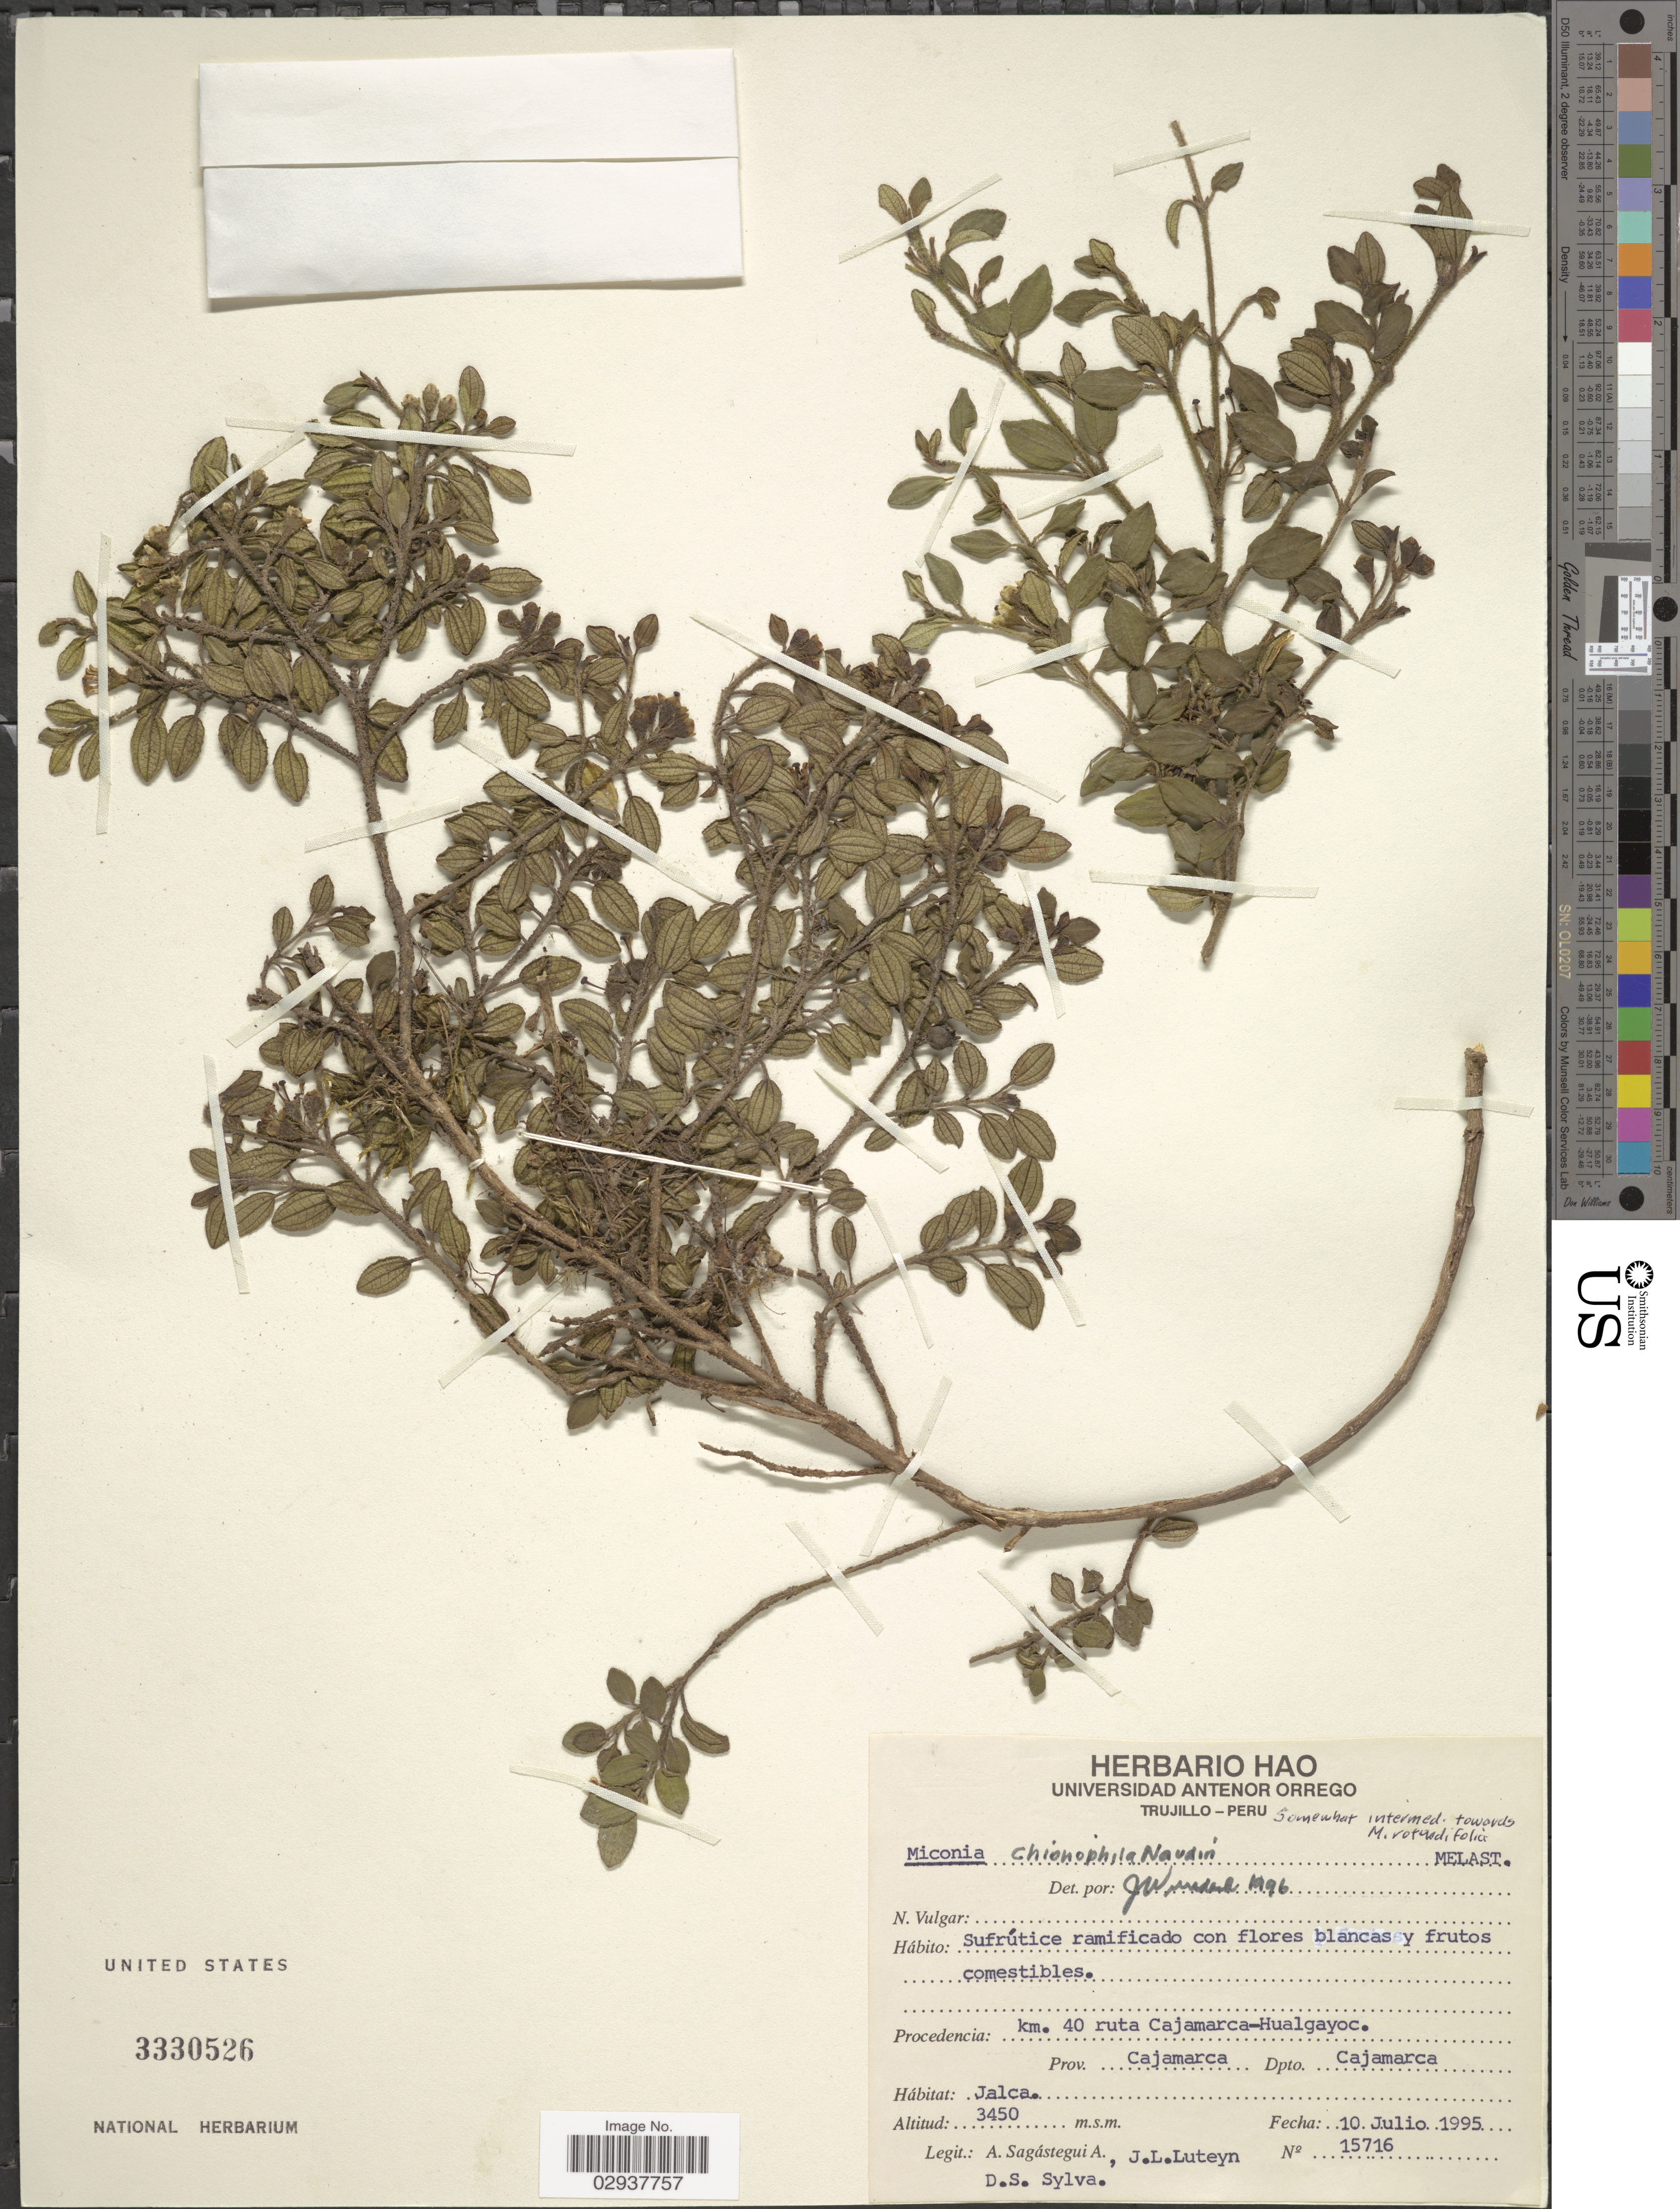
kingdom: Plantae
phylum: Tracheophyta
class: Magnoliopsida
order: Myrtales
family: Melastomataceae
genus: Miconia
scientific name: Miconia chionophila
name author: Naudin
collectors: A. Sagástegui A., J. Luteyn & D. Sylva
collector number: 15716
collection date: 1995-07-10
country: Peru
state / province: Cajamarca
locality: Km. 40 ruta Cajamarca-Hualgayoc. Prov. Cajamarca. Dpto. Cajamarca.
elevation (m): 3450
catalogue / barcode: US 3330526